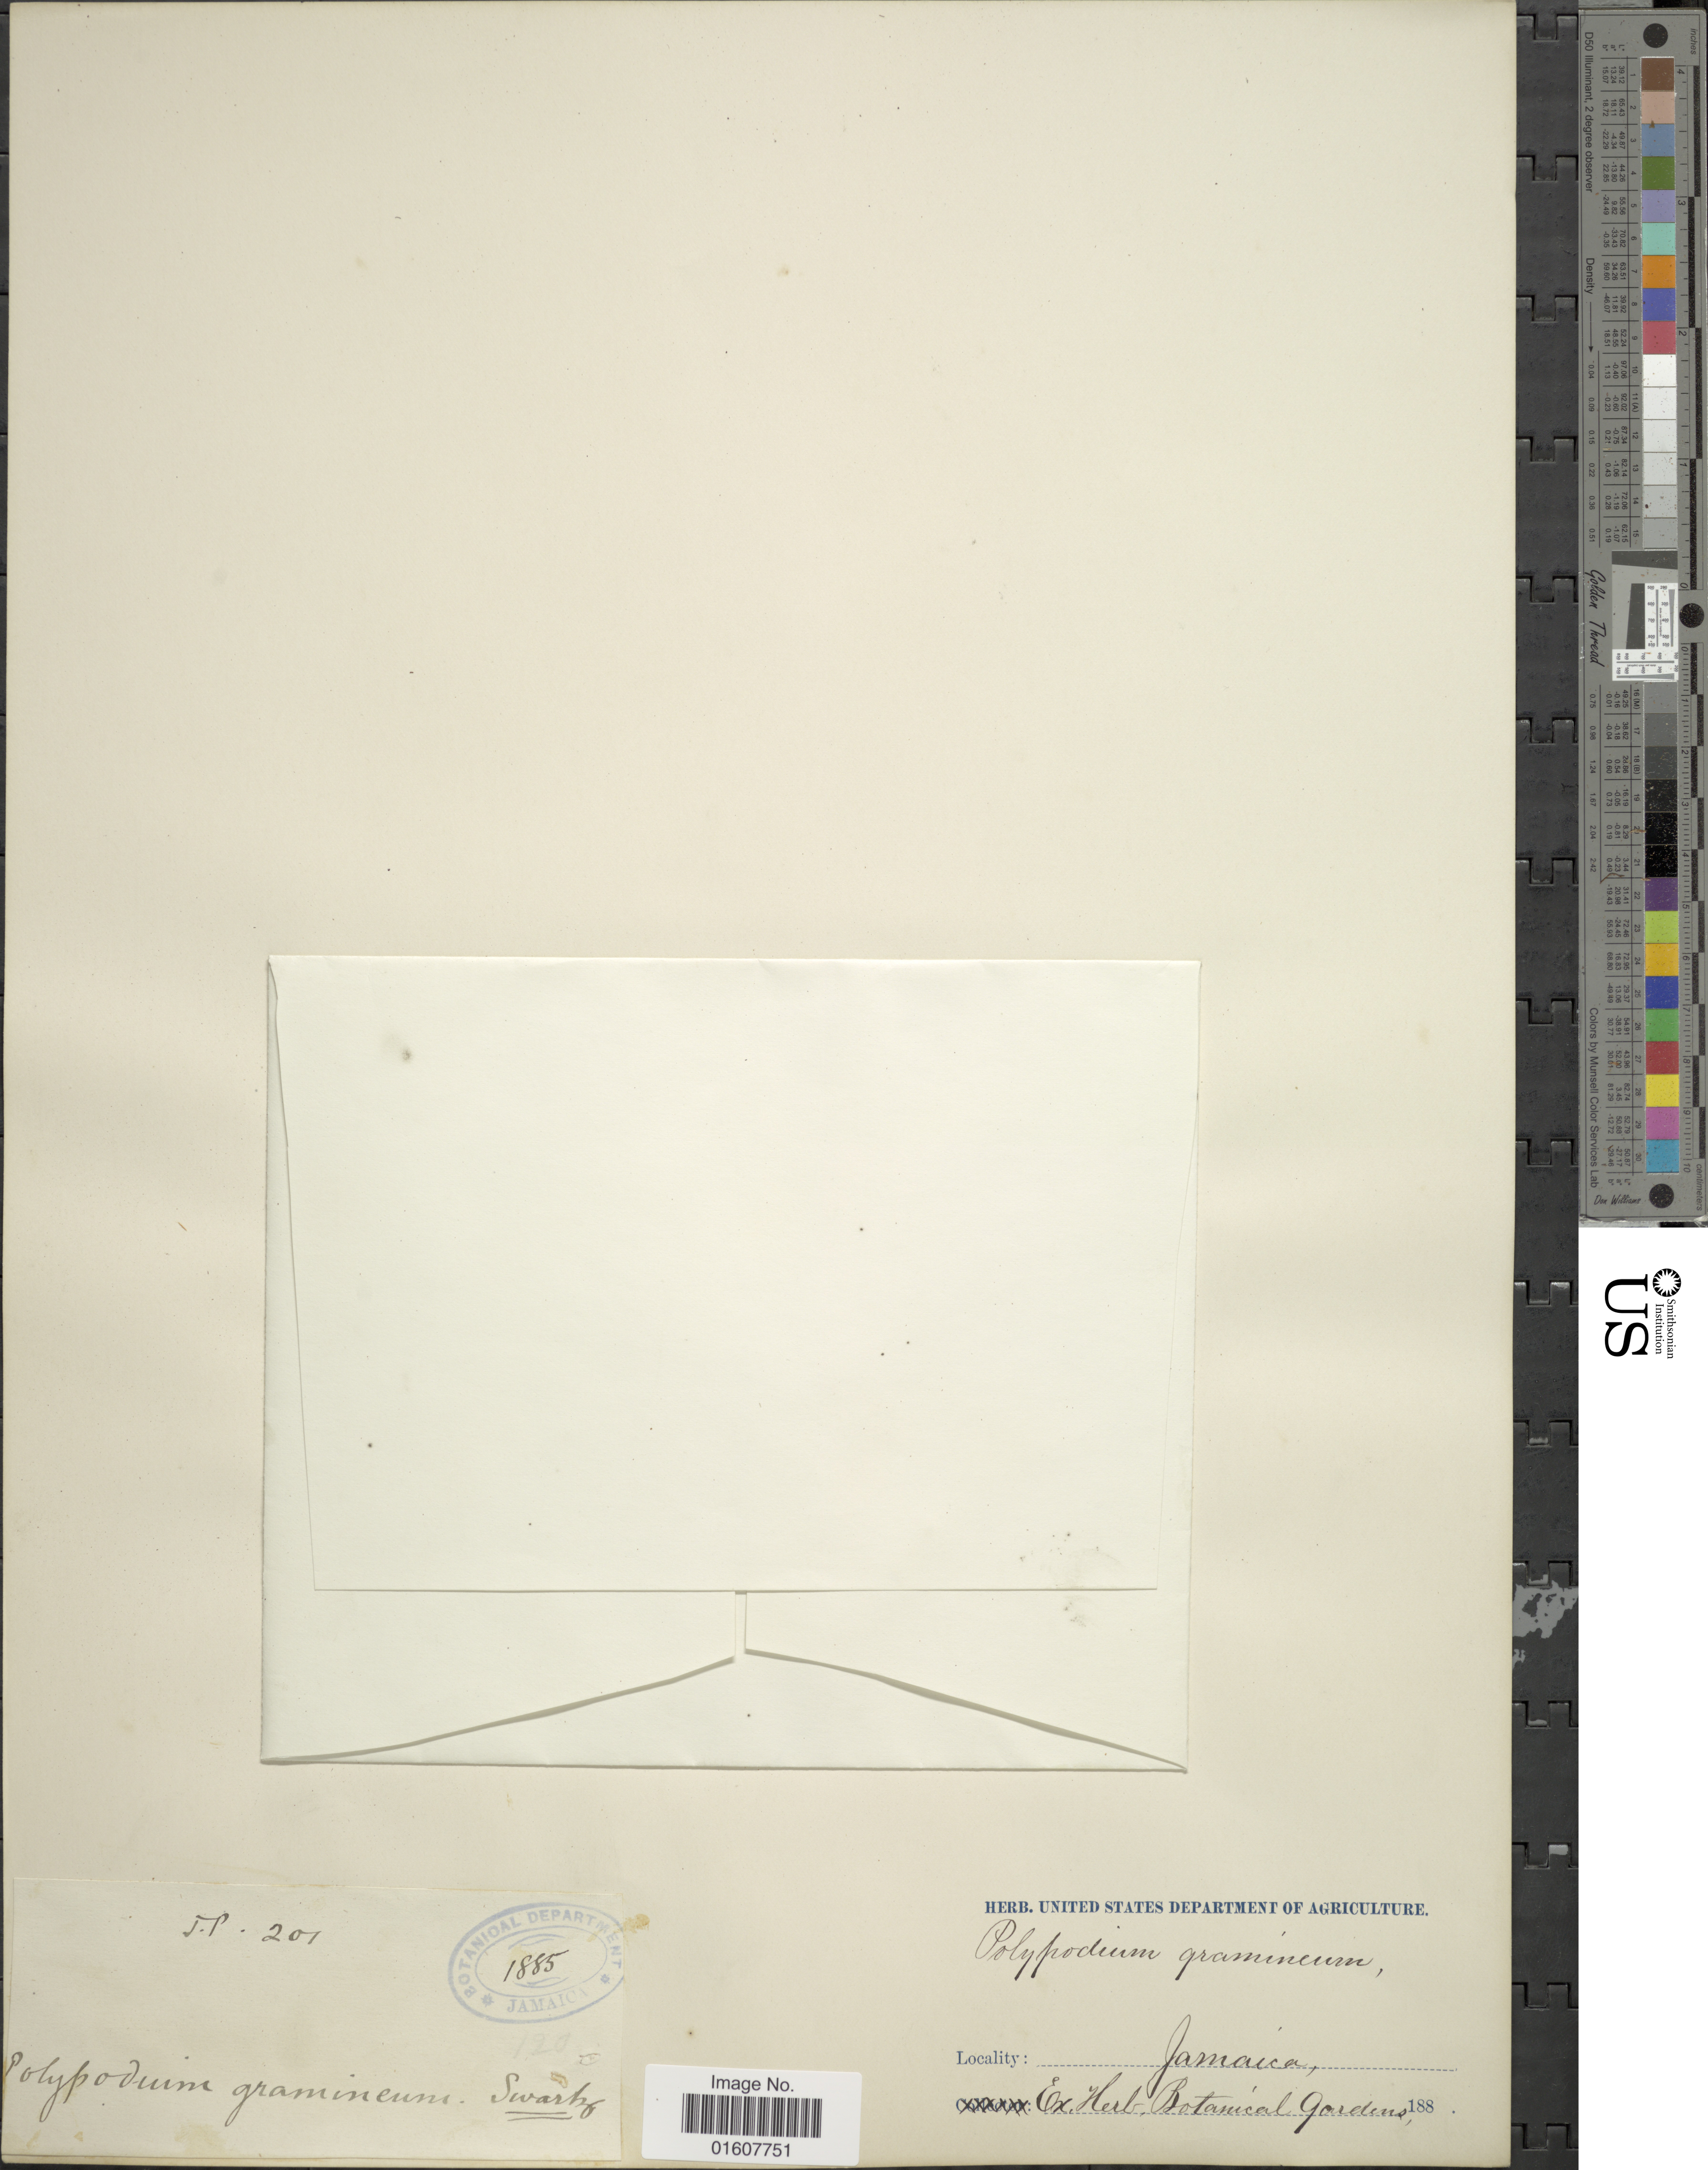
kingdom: Plantae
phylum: Tracheophyta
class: Polypodiopsida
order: Polypodiales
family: Polypodiaceae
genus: Lomaphlebia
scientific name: Lomaphlebia linearis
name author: (Sw.) J. Sm.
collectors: J.P.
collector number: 201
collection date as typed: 188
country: Jamaica